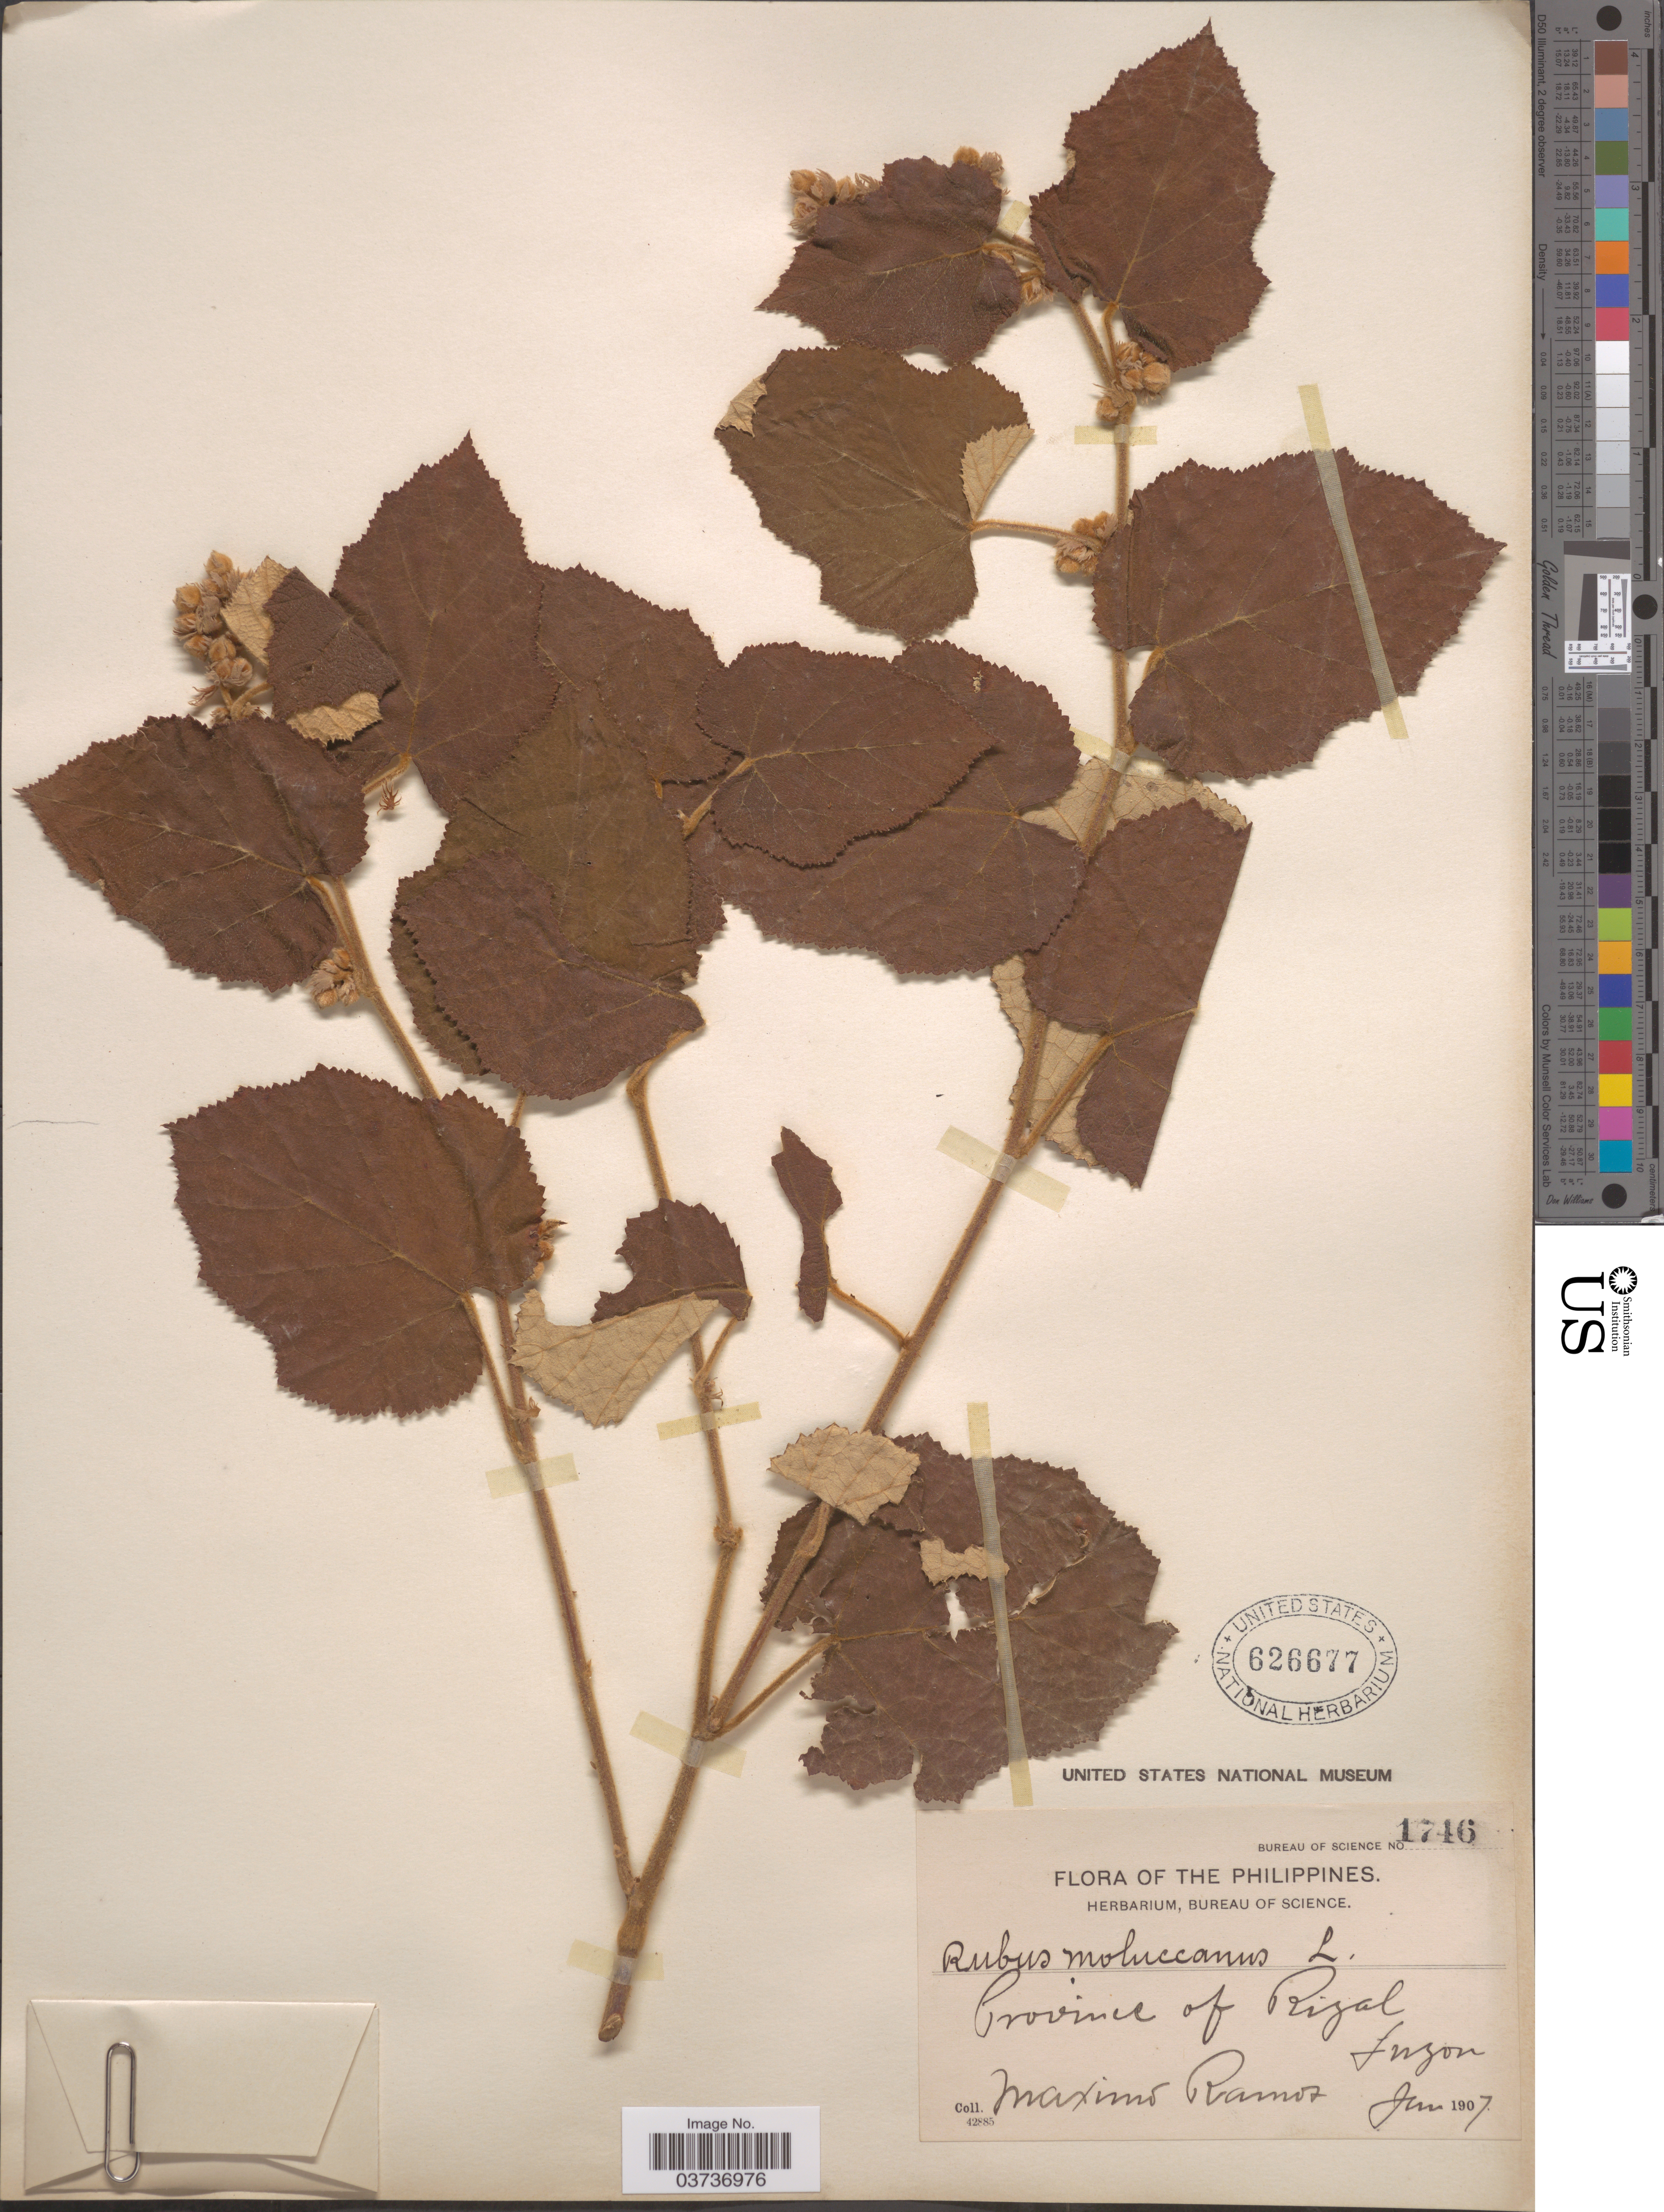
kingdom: Plantae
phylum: Tracheophyta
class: Magnoliopsida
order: Rosales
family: Rosaceae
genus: Rubus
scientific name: Rubus moluccanus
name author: L.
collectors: M. Ramos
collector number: Bureau of Science 1746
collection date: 1907-06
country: Philippines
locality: Province of Rizal. Luzon.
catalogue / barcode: US 626677